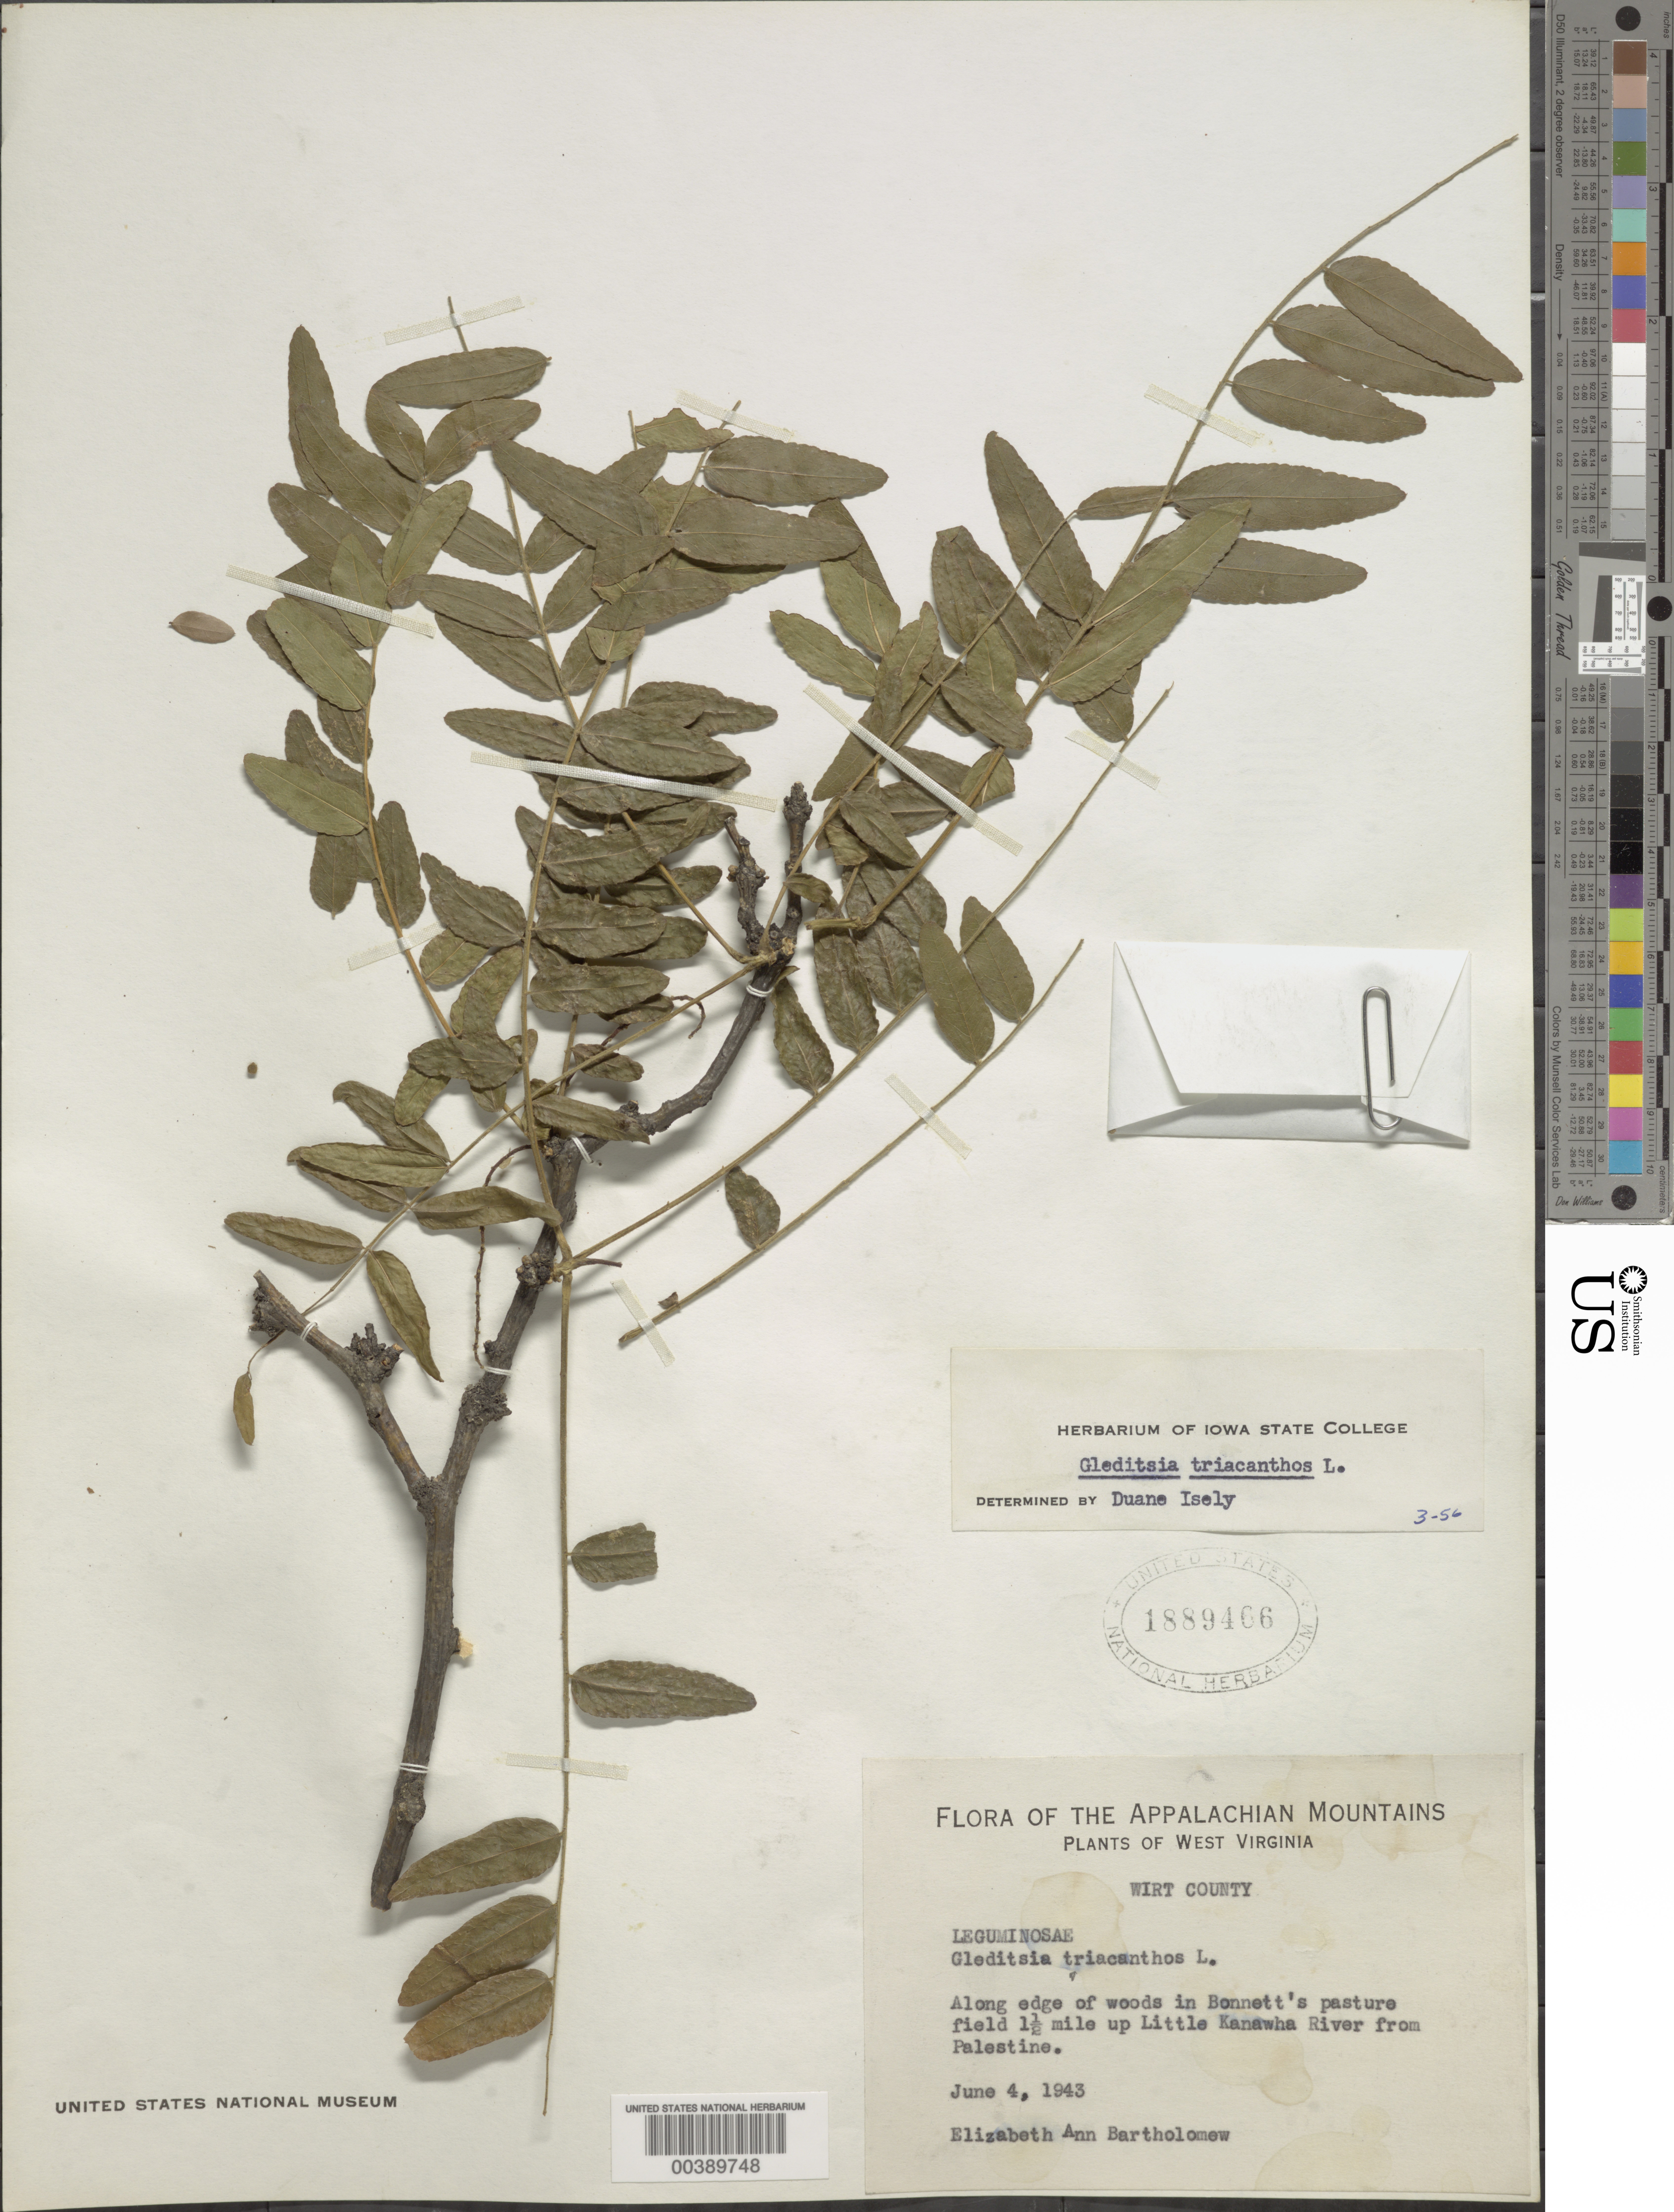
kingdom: Plantae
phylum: Tracheophyta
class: Magnoliopsida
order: Fabales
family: Fabaceae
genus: Gleditsia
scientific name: Gleditsia triacanthos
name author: L.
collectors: E. Bartholomew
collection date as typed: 04 Jun 1943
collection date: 1943-06-04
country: United States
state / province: West Virginia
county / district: Wirt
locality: In bennett's pasture field 1.5 mi up little kanawha river from palestine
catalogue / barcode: US 1889466